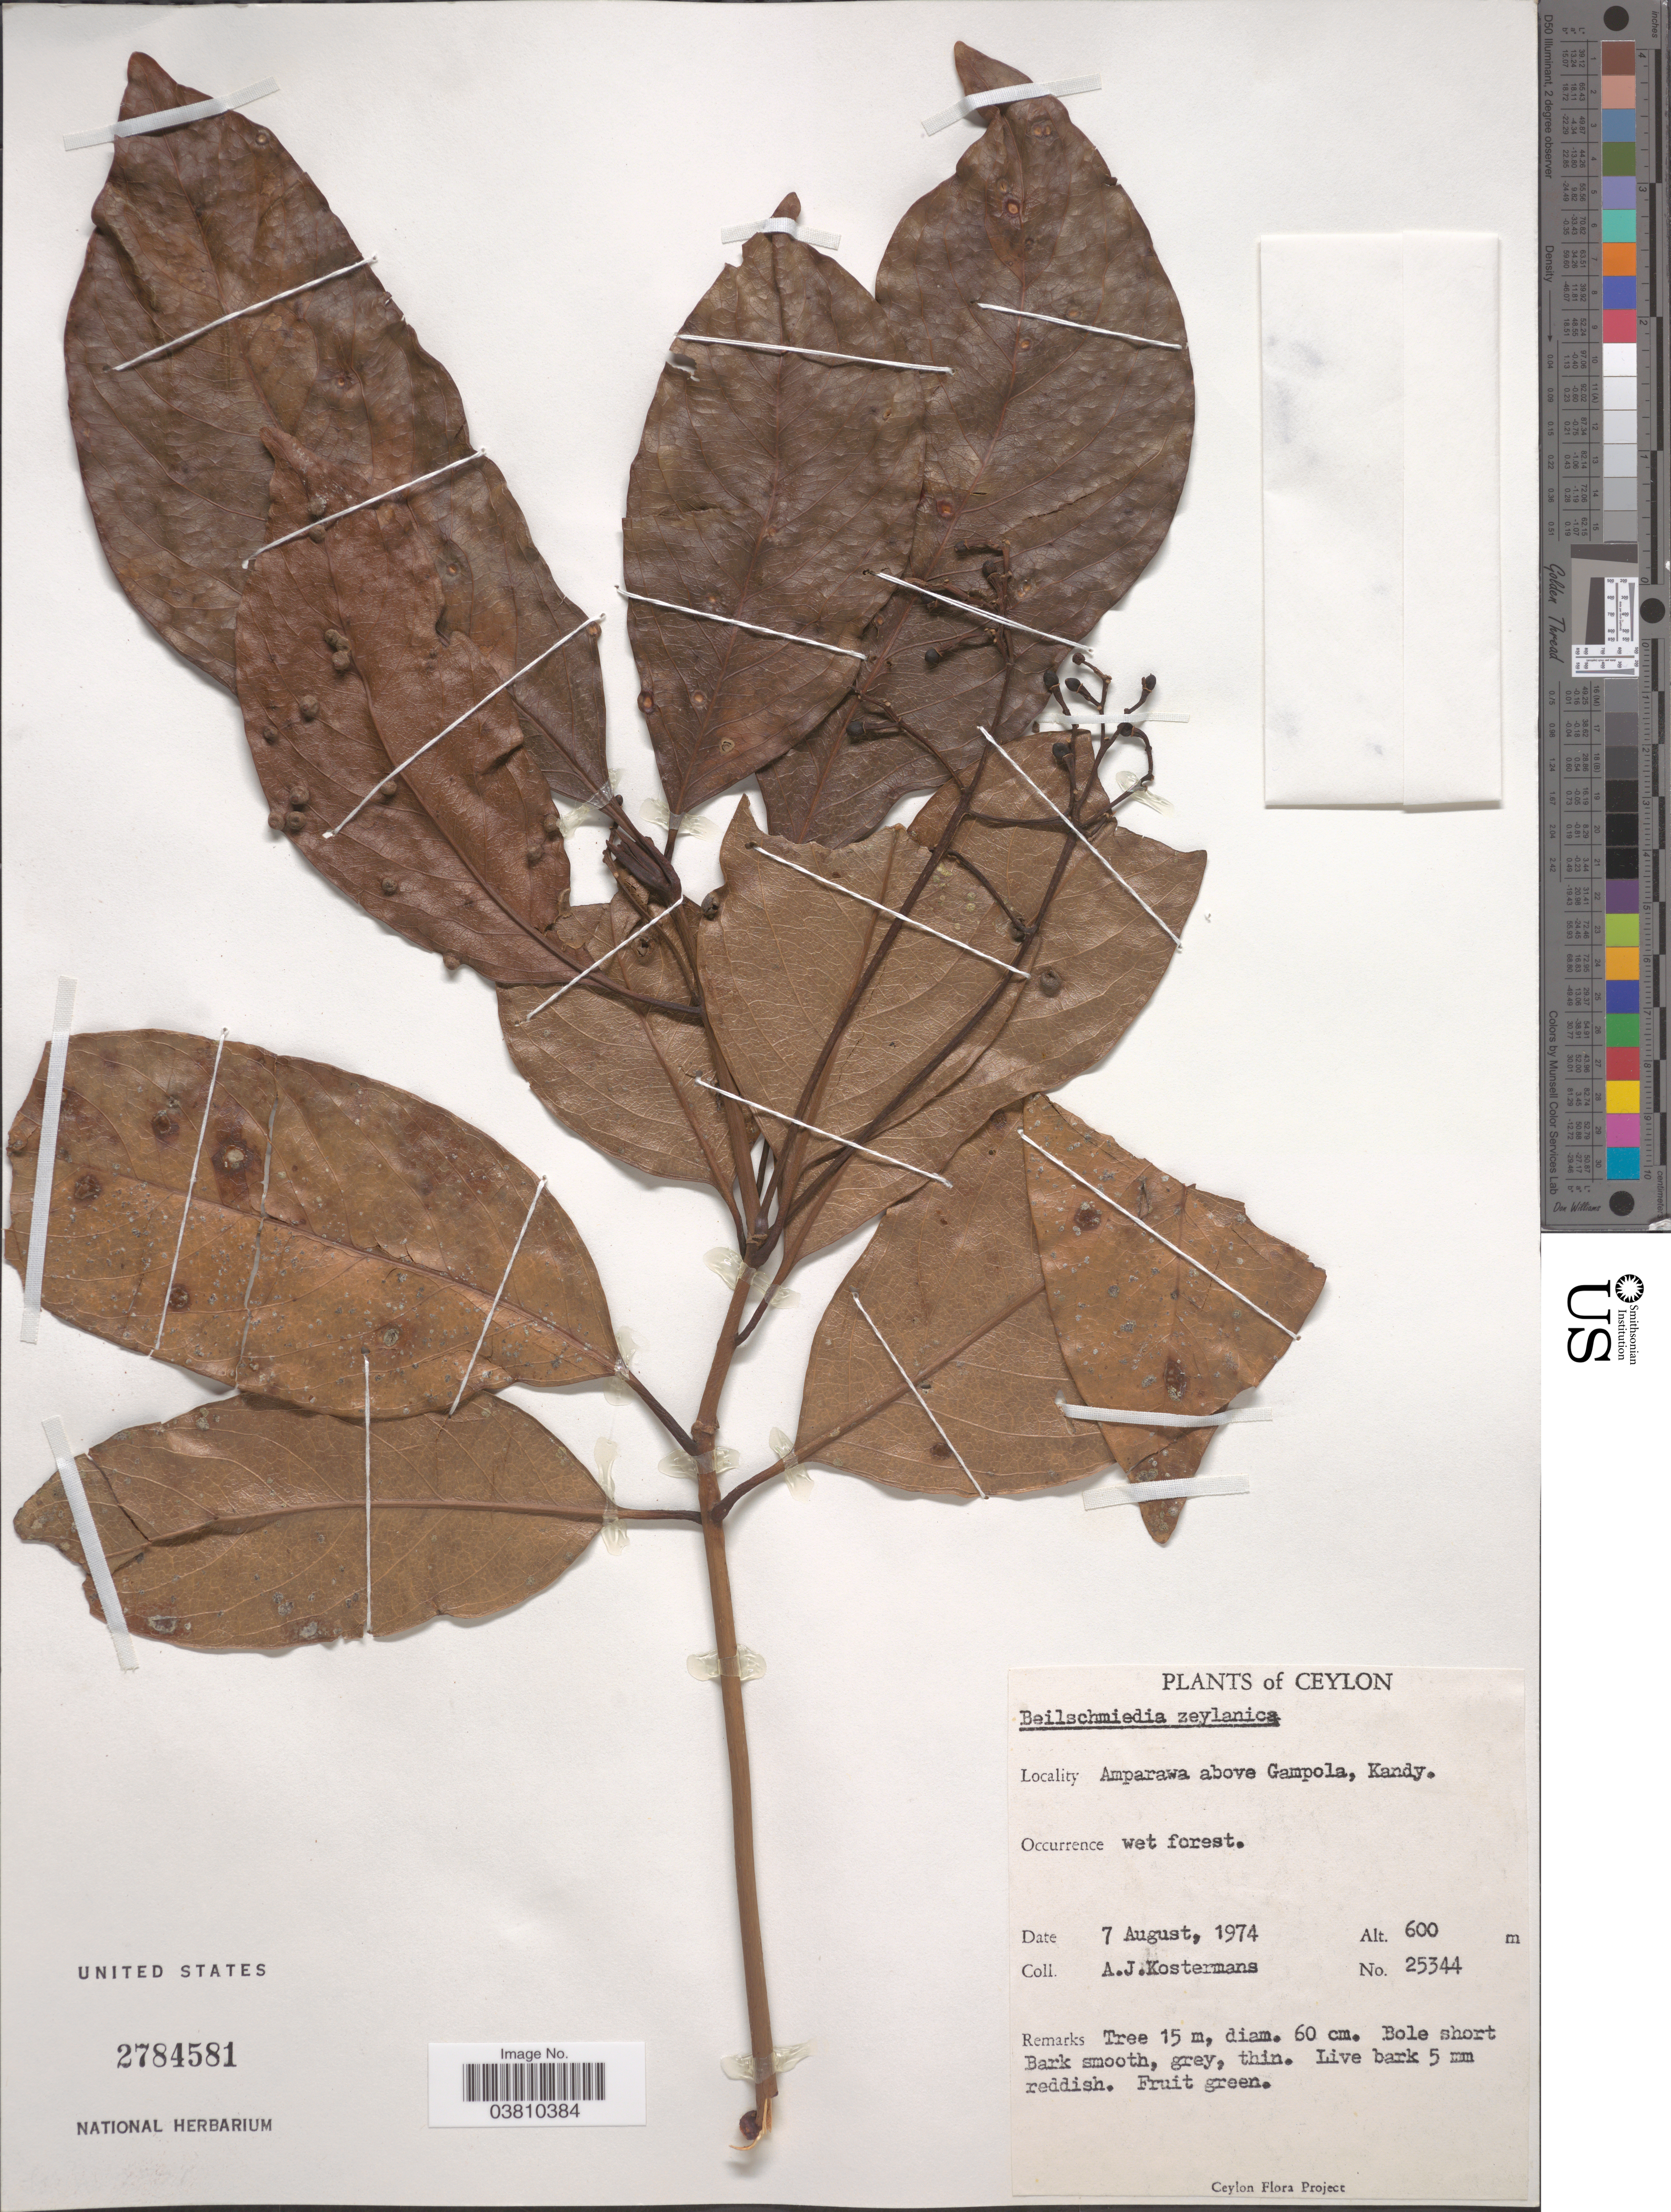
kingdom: Plantae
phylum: Tracheophyta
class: Magnoliopsida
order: Laurales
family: Lauraceae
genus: Beilschmiedia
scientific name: Beilschmiedia zeylanica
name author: (Thwaites) Trimen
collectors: A. J. G. Kostermans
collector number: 25344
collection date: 1974-08-07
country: Sri Lanka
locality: Ceylon. Amparawa above Gampola, Kandy. Wet forest.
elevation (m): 600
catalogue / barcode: US 2784581